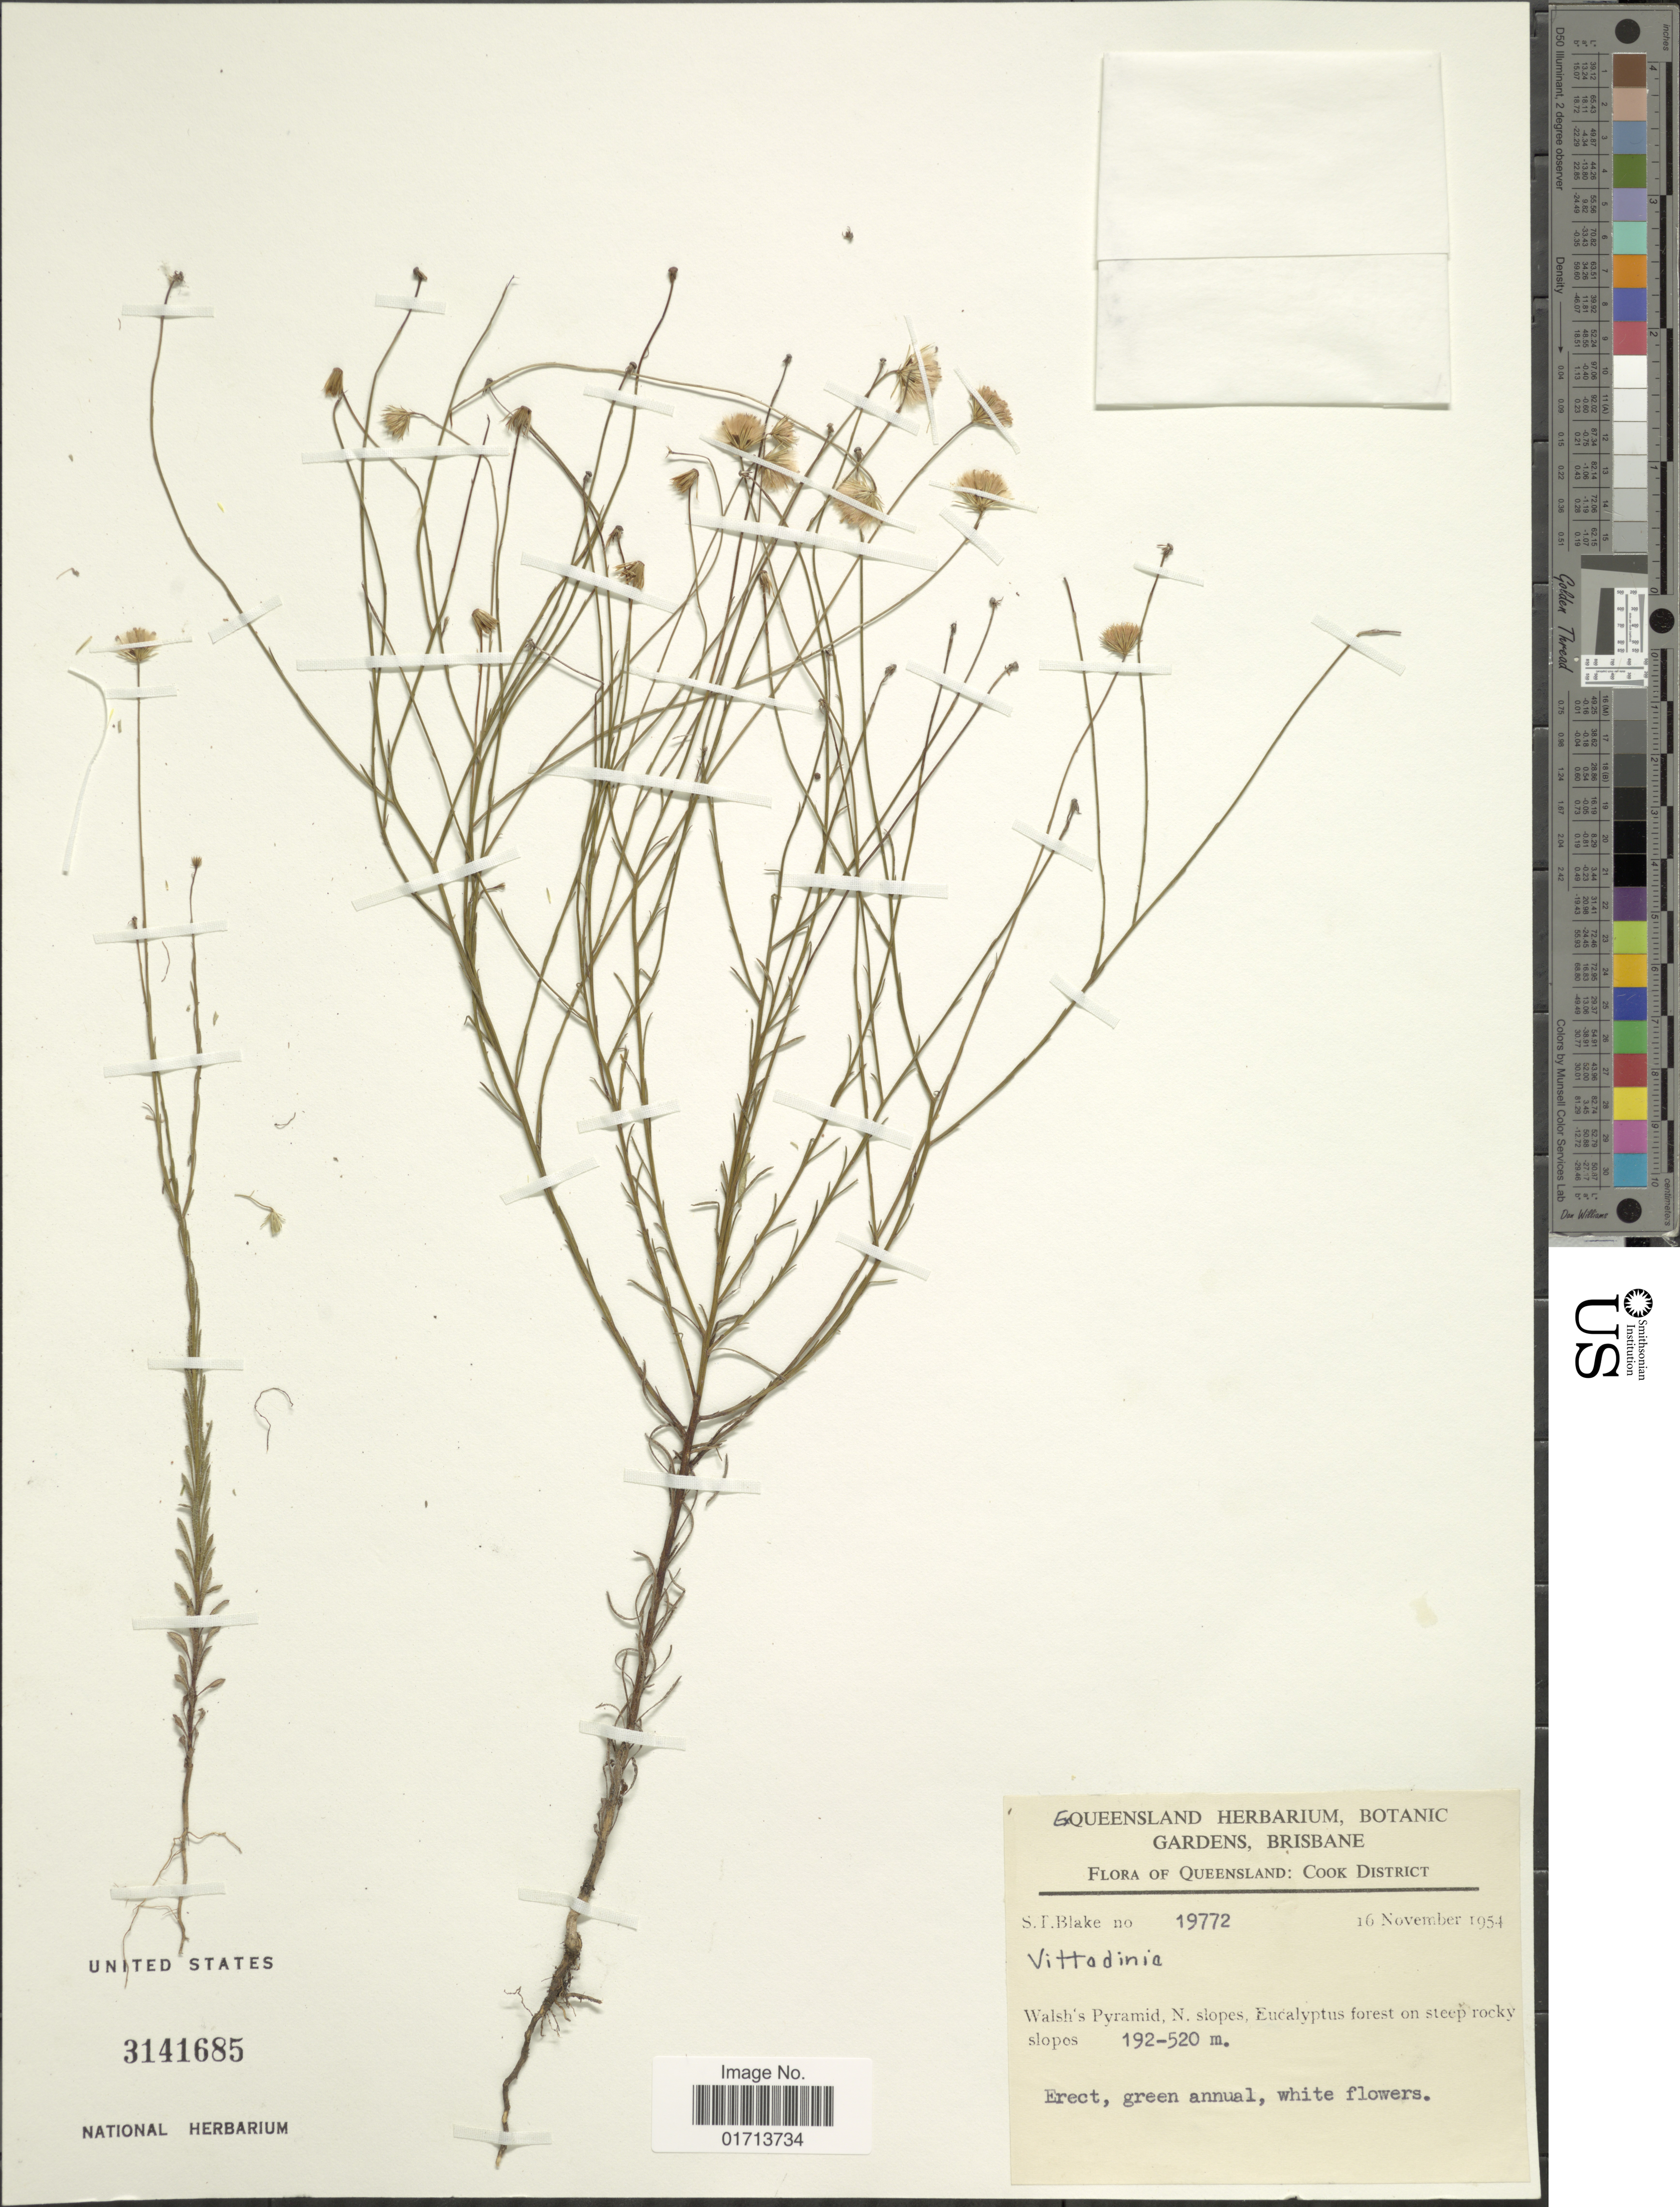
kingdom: Plantae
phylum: Tracheophyta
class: Magnoliopsida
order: Asterales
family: Asteraceae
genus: Vittadinia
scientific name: Vittadinia sp.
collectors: S. Blake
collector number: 19772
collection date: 1954-11-16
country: Australia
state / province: Queensland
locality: Cook District, Walsh's Pyramid, N. slopes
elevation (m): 192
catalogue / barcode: US 3141685